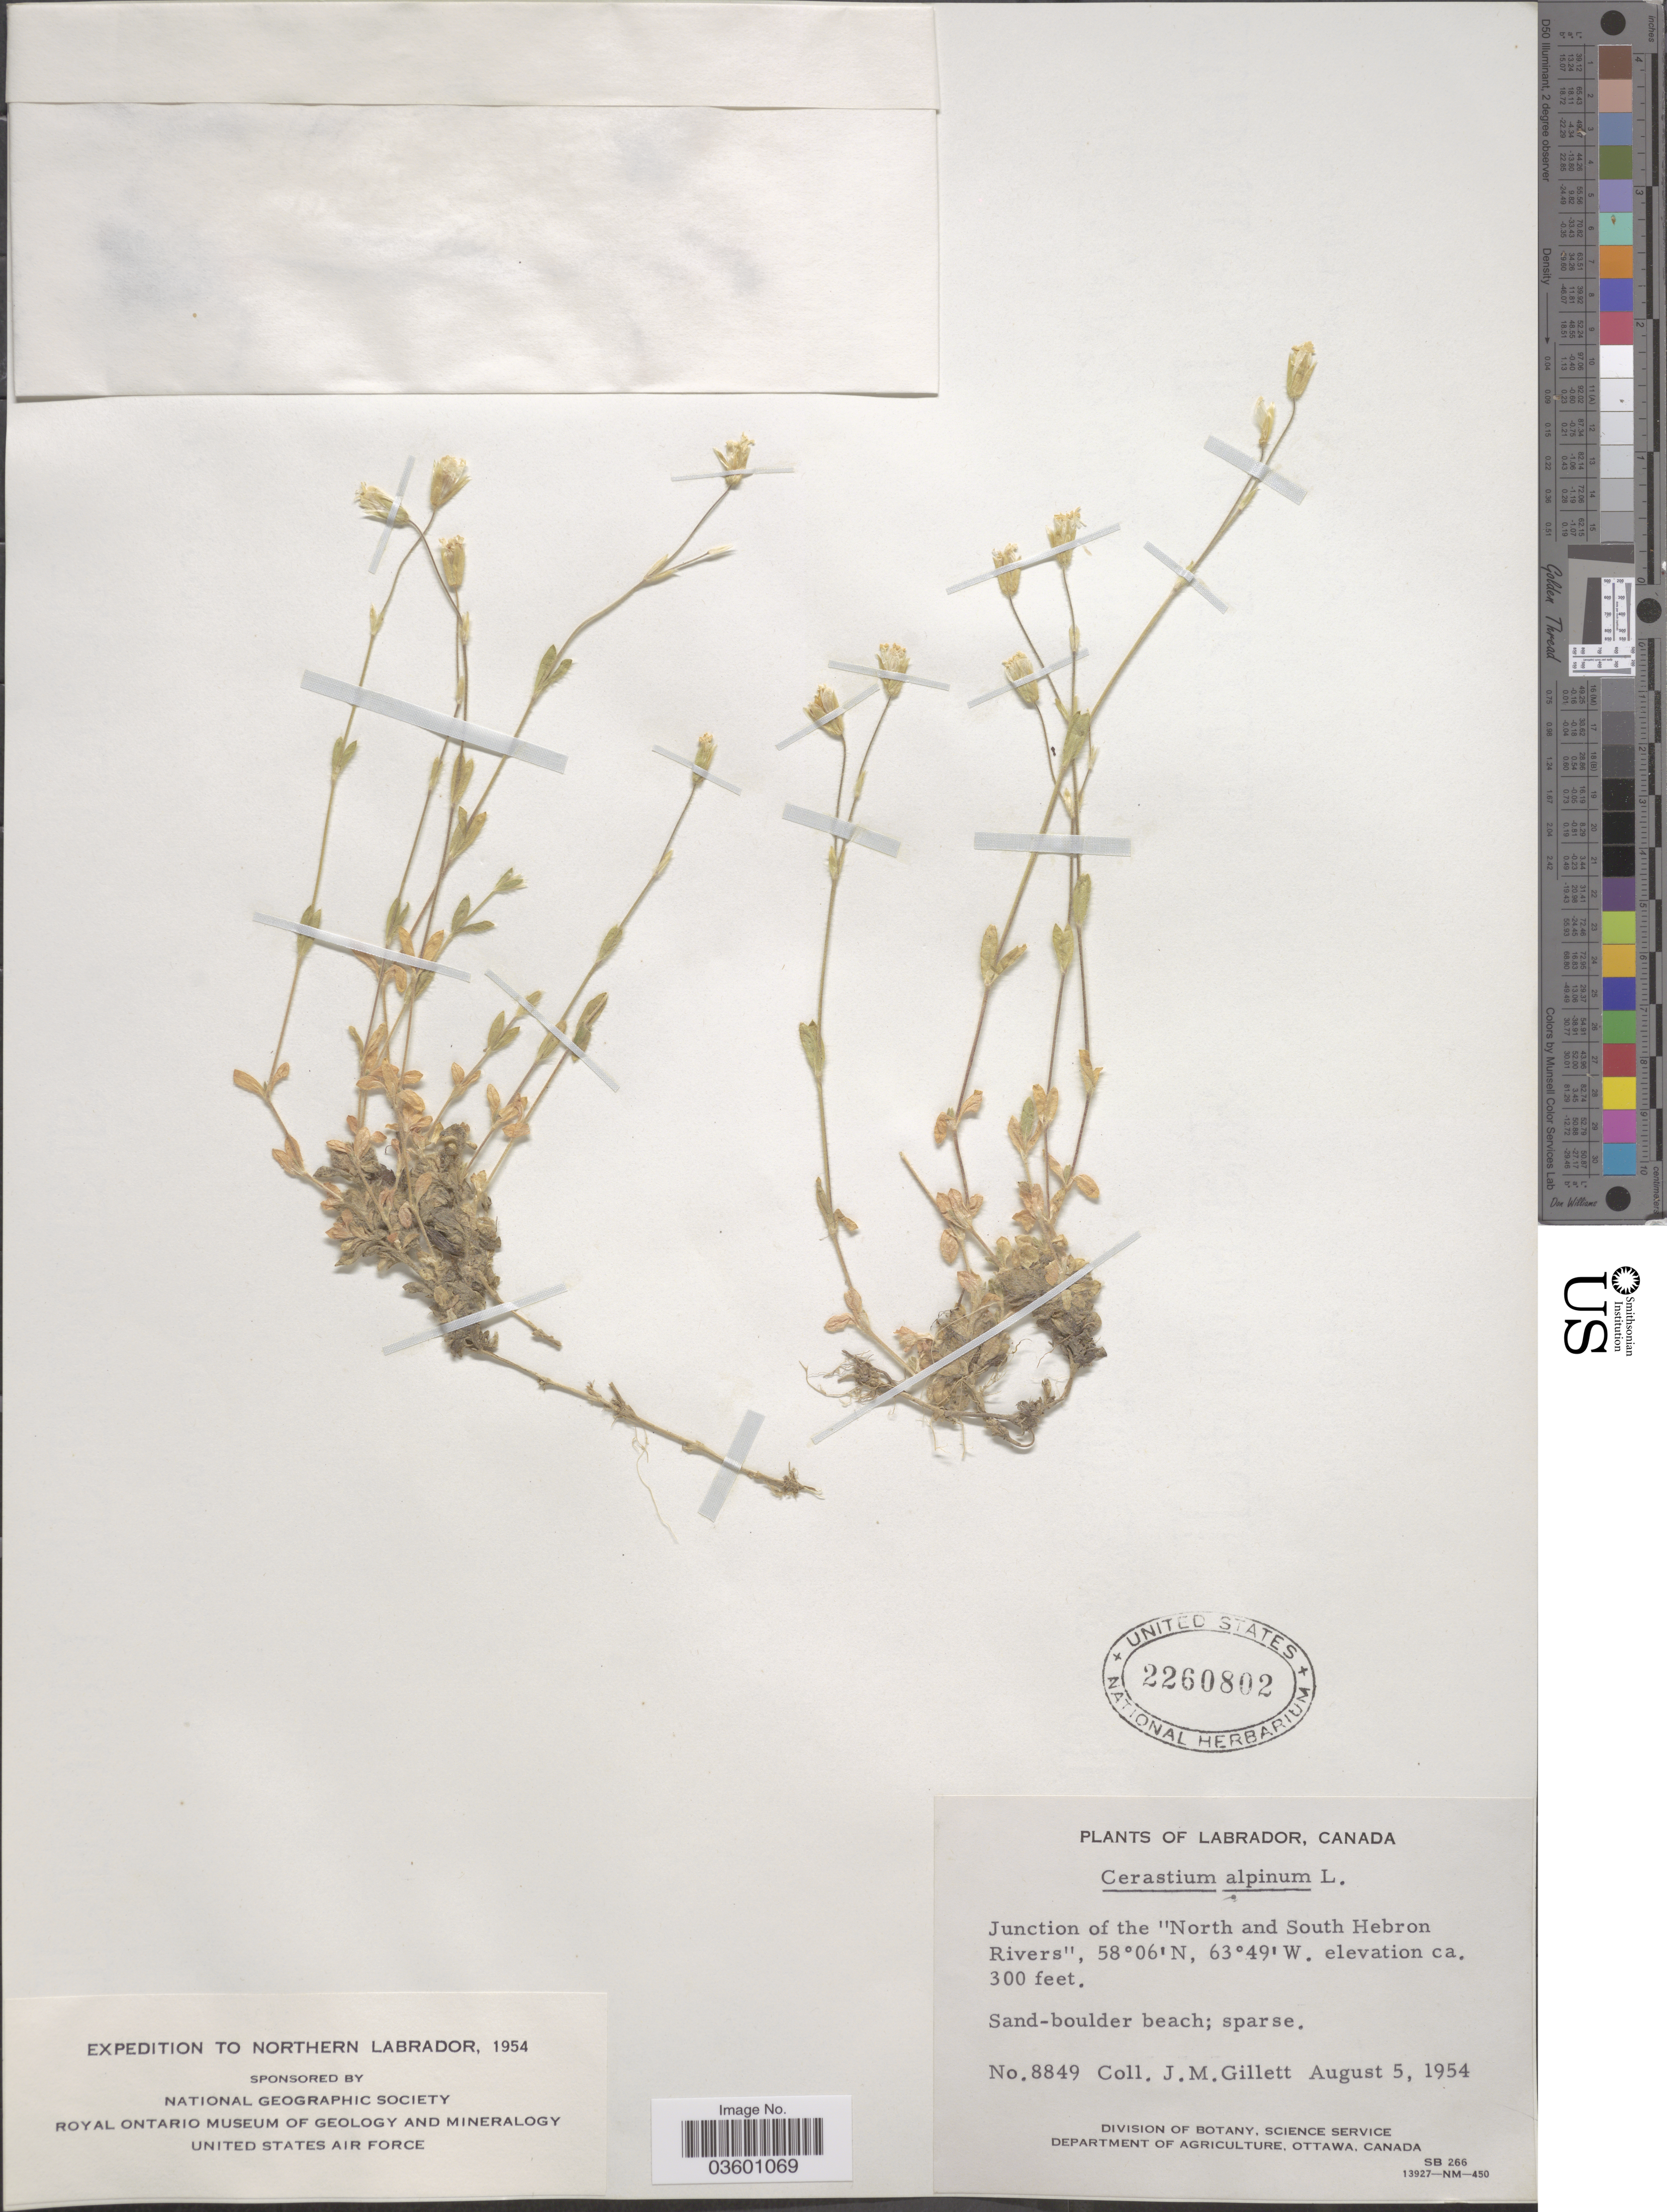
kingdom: Plantae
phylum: Tracheophyta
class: Magnoliopsida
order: Caryophyllales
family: Caryophyllaceae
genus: Cerastium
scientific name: Cerastium alpinum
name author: L.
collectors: J. M. Gillett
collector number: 8849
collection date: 1954-08-05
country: Canada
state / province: Newfoundland and Labrador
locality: Labrador. Junction of the "North and South Hebron Rivers". Northern Labrador.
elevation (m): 91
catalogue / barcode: US 2260802